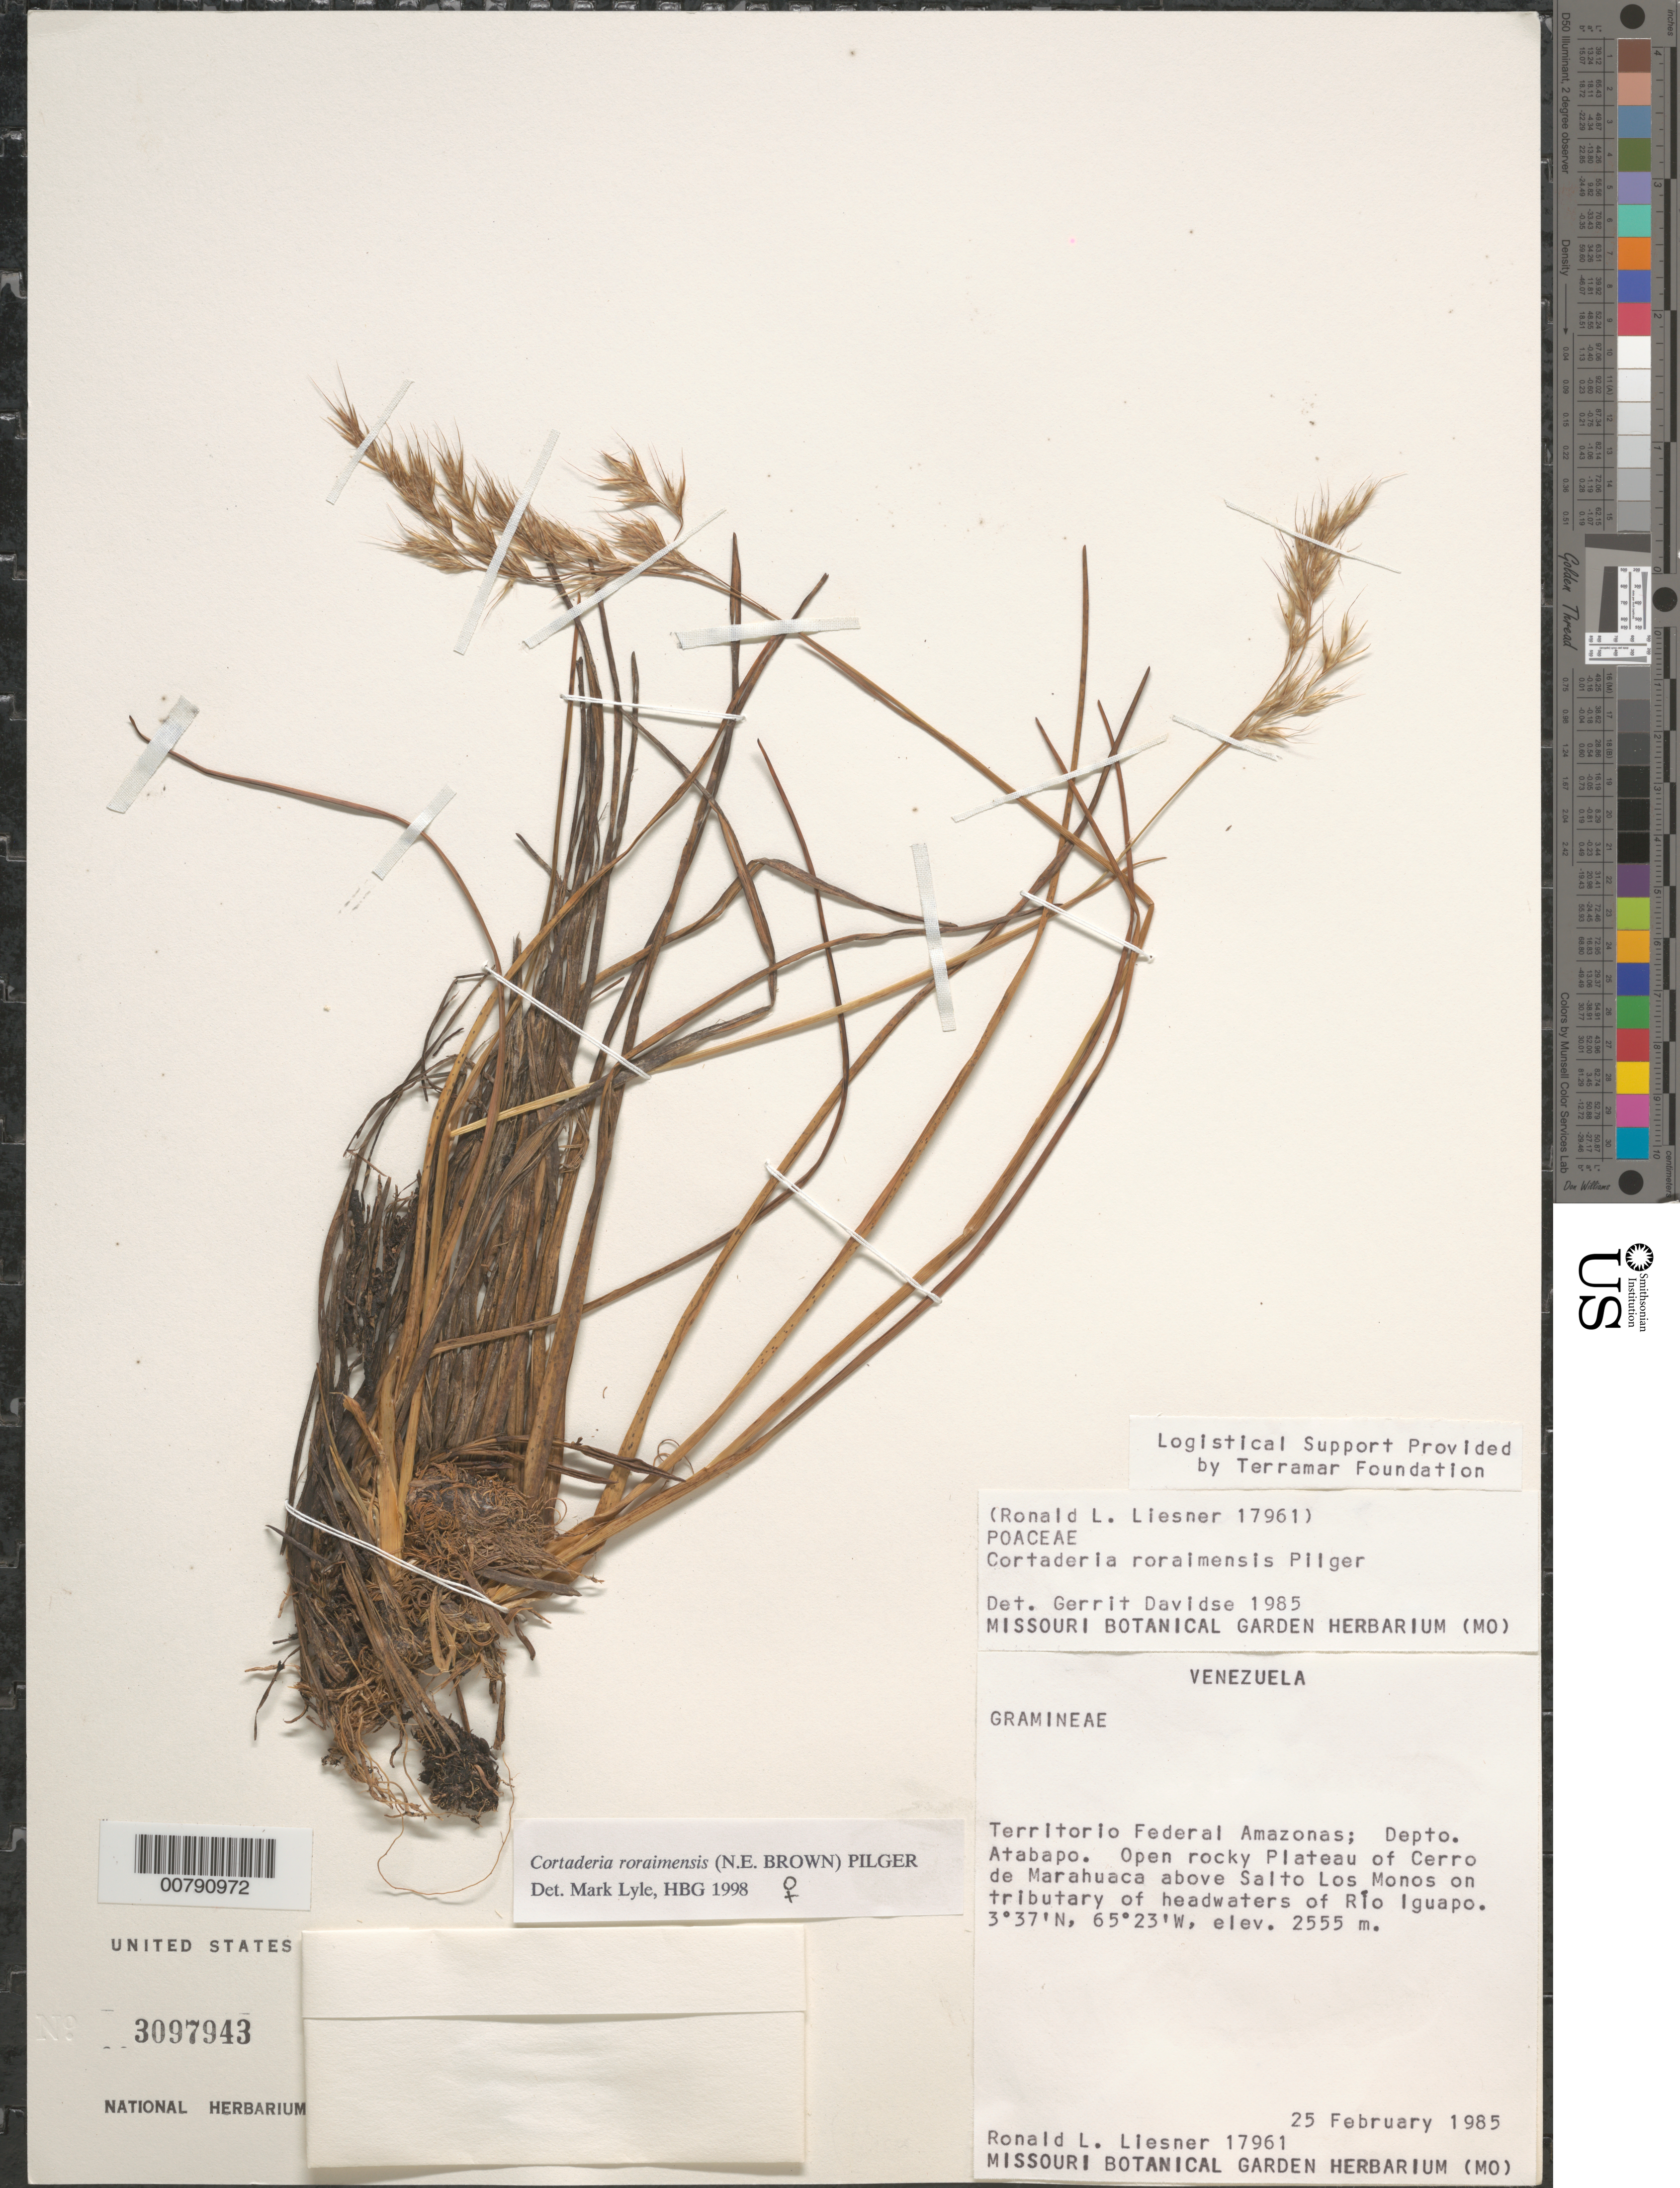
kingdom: Plantae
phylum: Tracheophyta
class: Liliopsida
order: Poales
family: Poaceae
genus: Cortaderia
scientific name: Cortaderia roraimensis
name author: (N.E. Br.) Pilg.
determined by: Lyle, M.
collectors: R. L. Liesner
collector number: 17961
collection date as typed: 25-Feb-85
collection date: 1985-02-25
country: Venezuela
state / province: Amazonas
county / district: Atabapo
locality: Cerro de Marahuaca Plateau, above Salto Los Monos on trib of headwaters of Río Iguapo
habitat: Open rocky plateau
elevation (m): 2555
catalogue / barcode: US 3097943